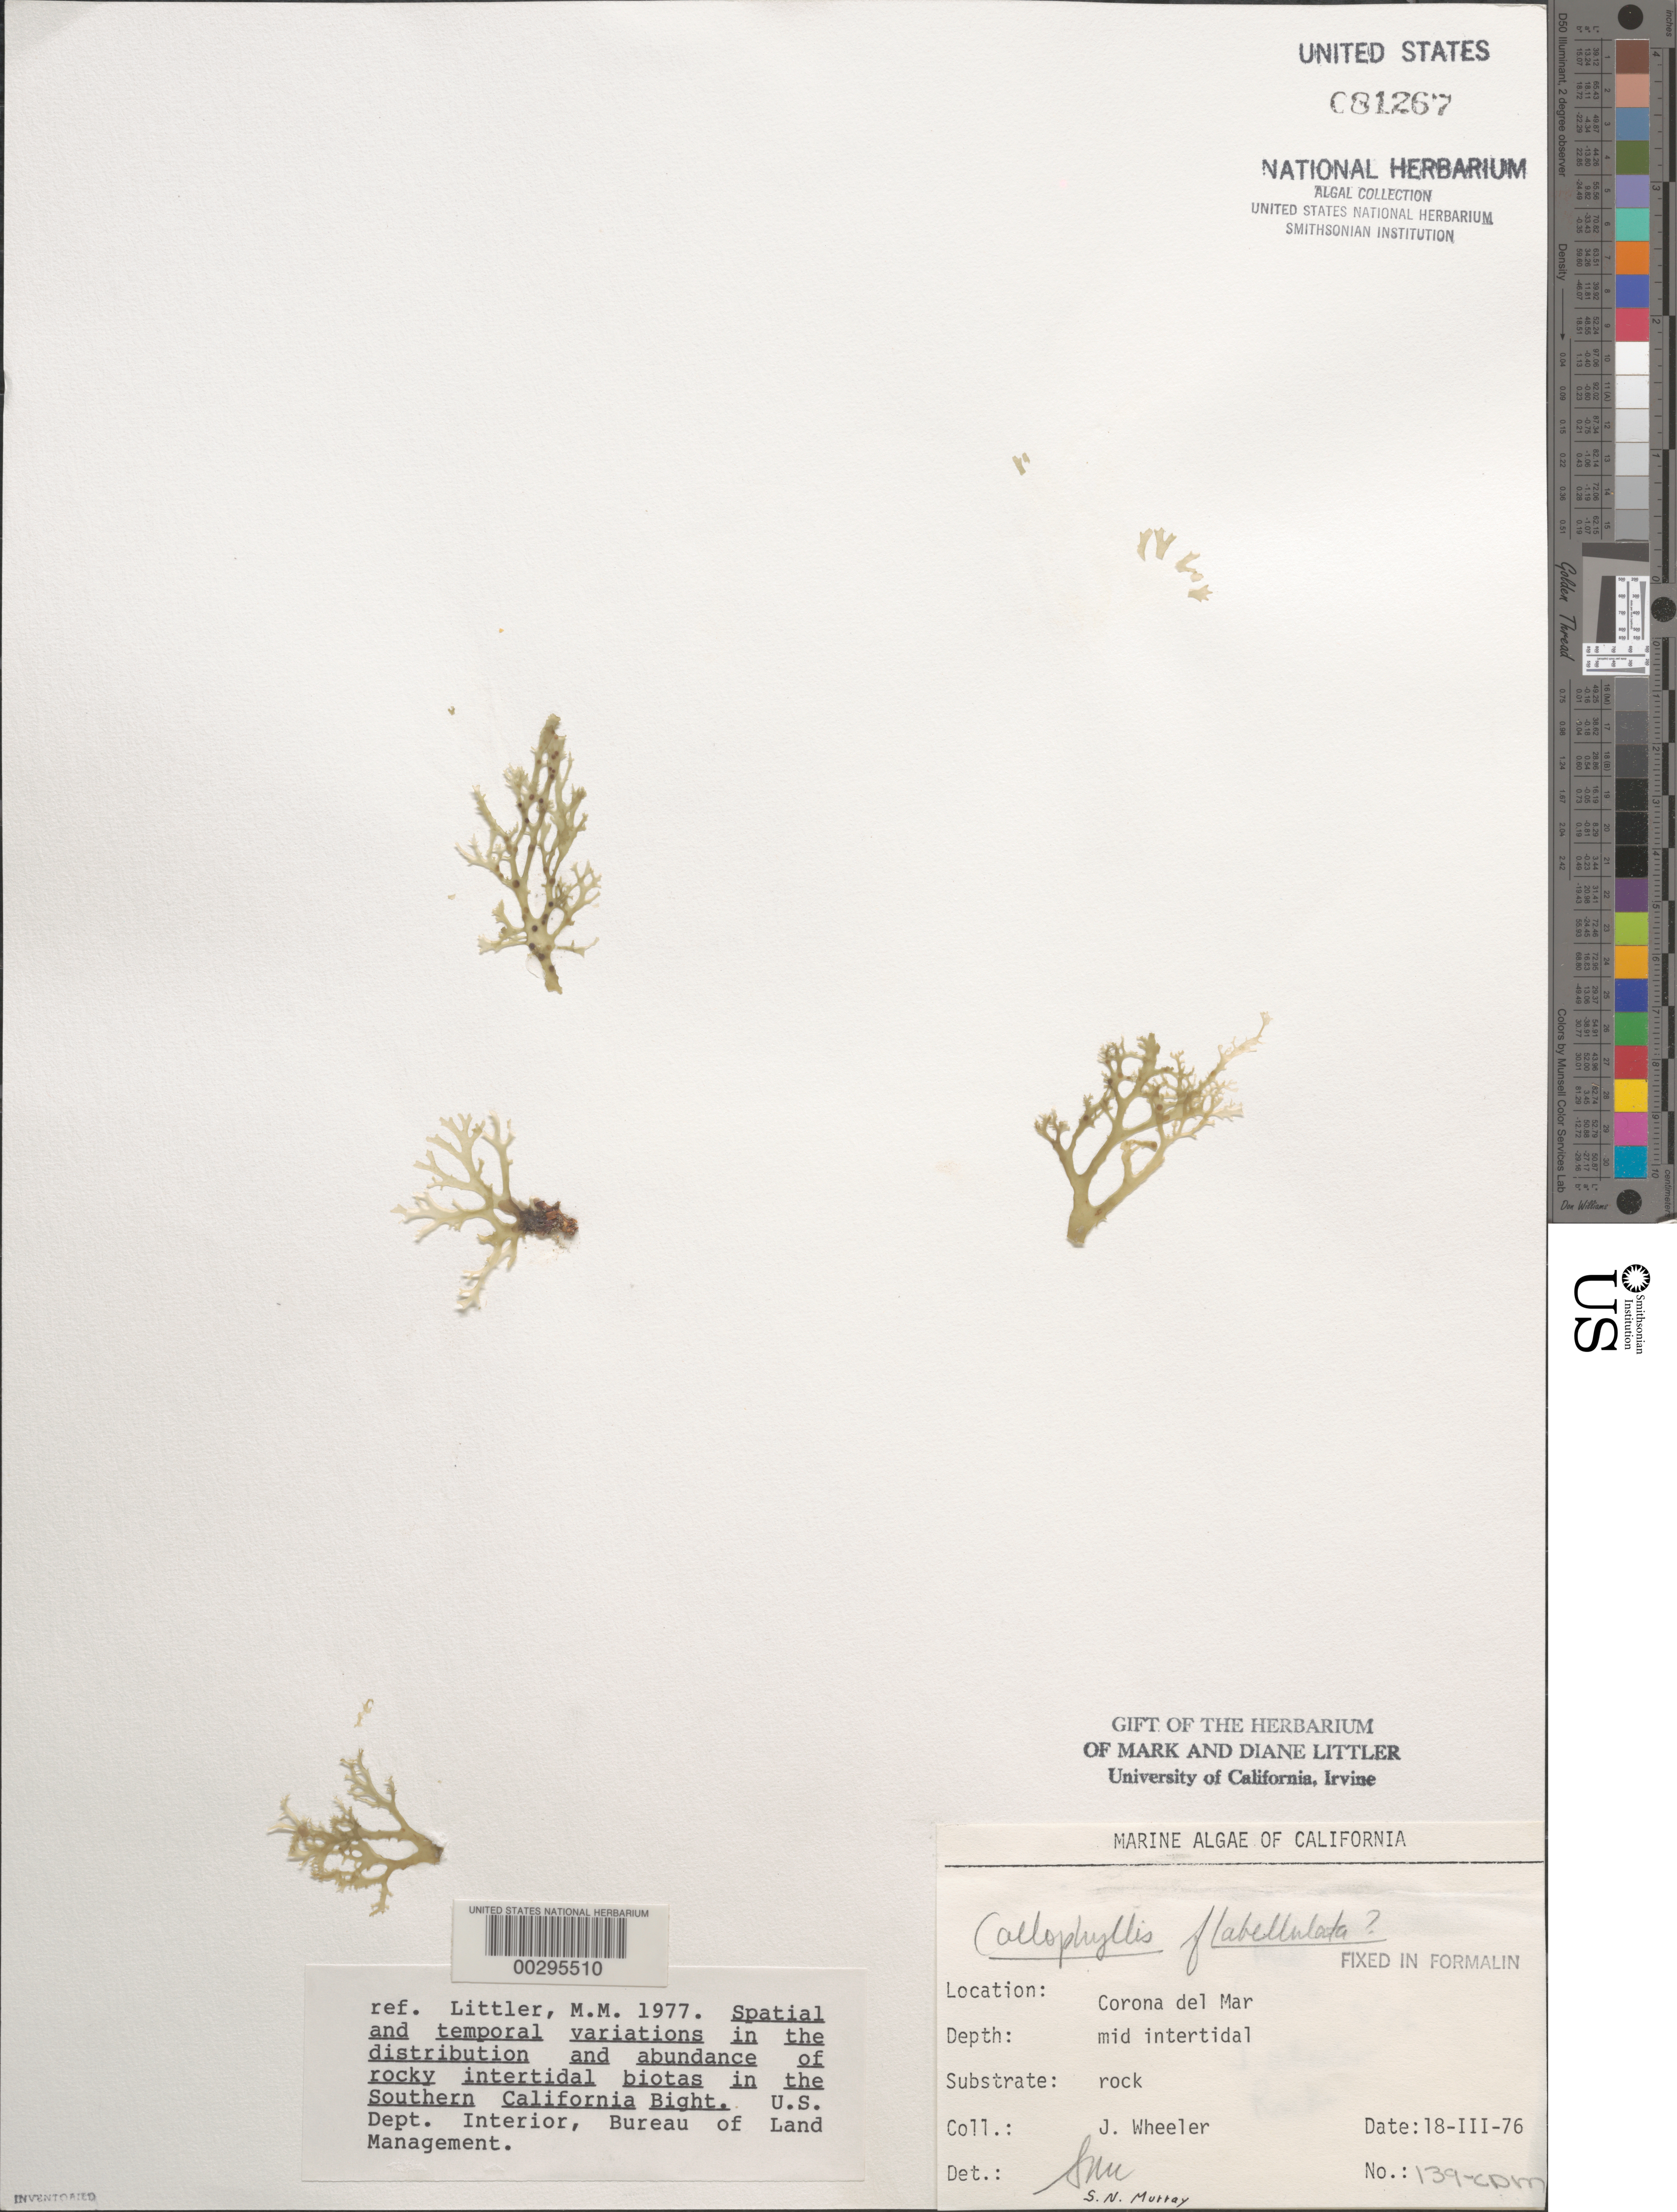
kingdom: Plantae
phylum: Rhodophyta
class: Florideophyceae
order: Gigartinales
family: Kallymeniaceae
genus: Callophyllis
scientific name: Callophyllis flabellulata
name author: Harv.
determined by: Murray, S. N.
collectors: J. L. Wheeler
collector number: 139-CDM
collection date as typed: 18 Mar 1976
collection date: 1976-03-18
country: United States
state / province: California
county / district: Orange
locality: Corona del Mar, mouth of Morning Canyon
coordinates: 33 35'14"N, 117 51'54"W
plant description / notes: BLM-SOCALBIGHT Rocky Intertidal Survey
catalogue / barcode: US 81267